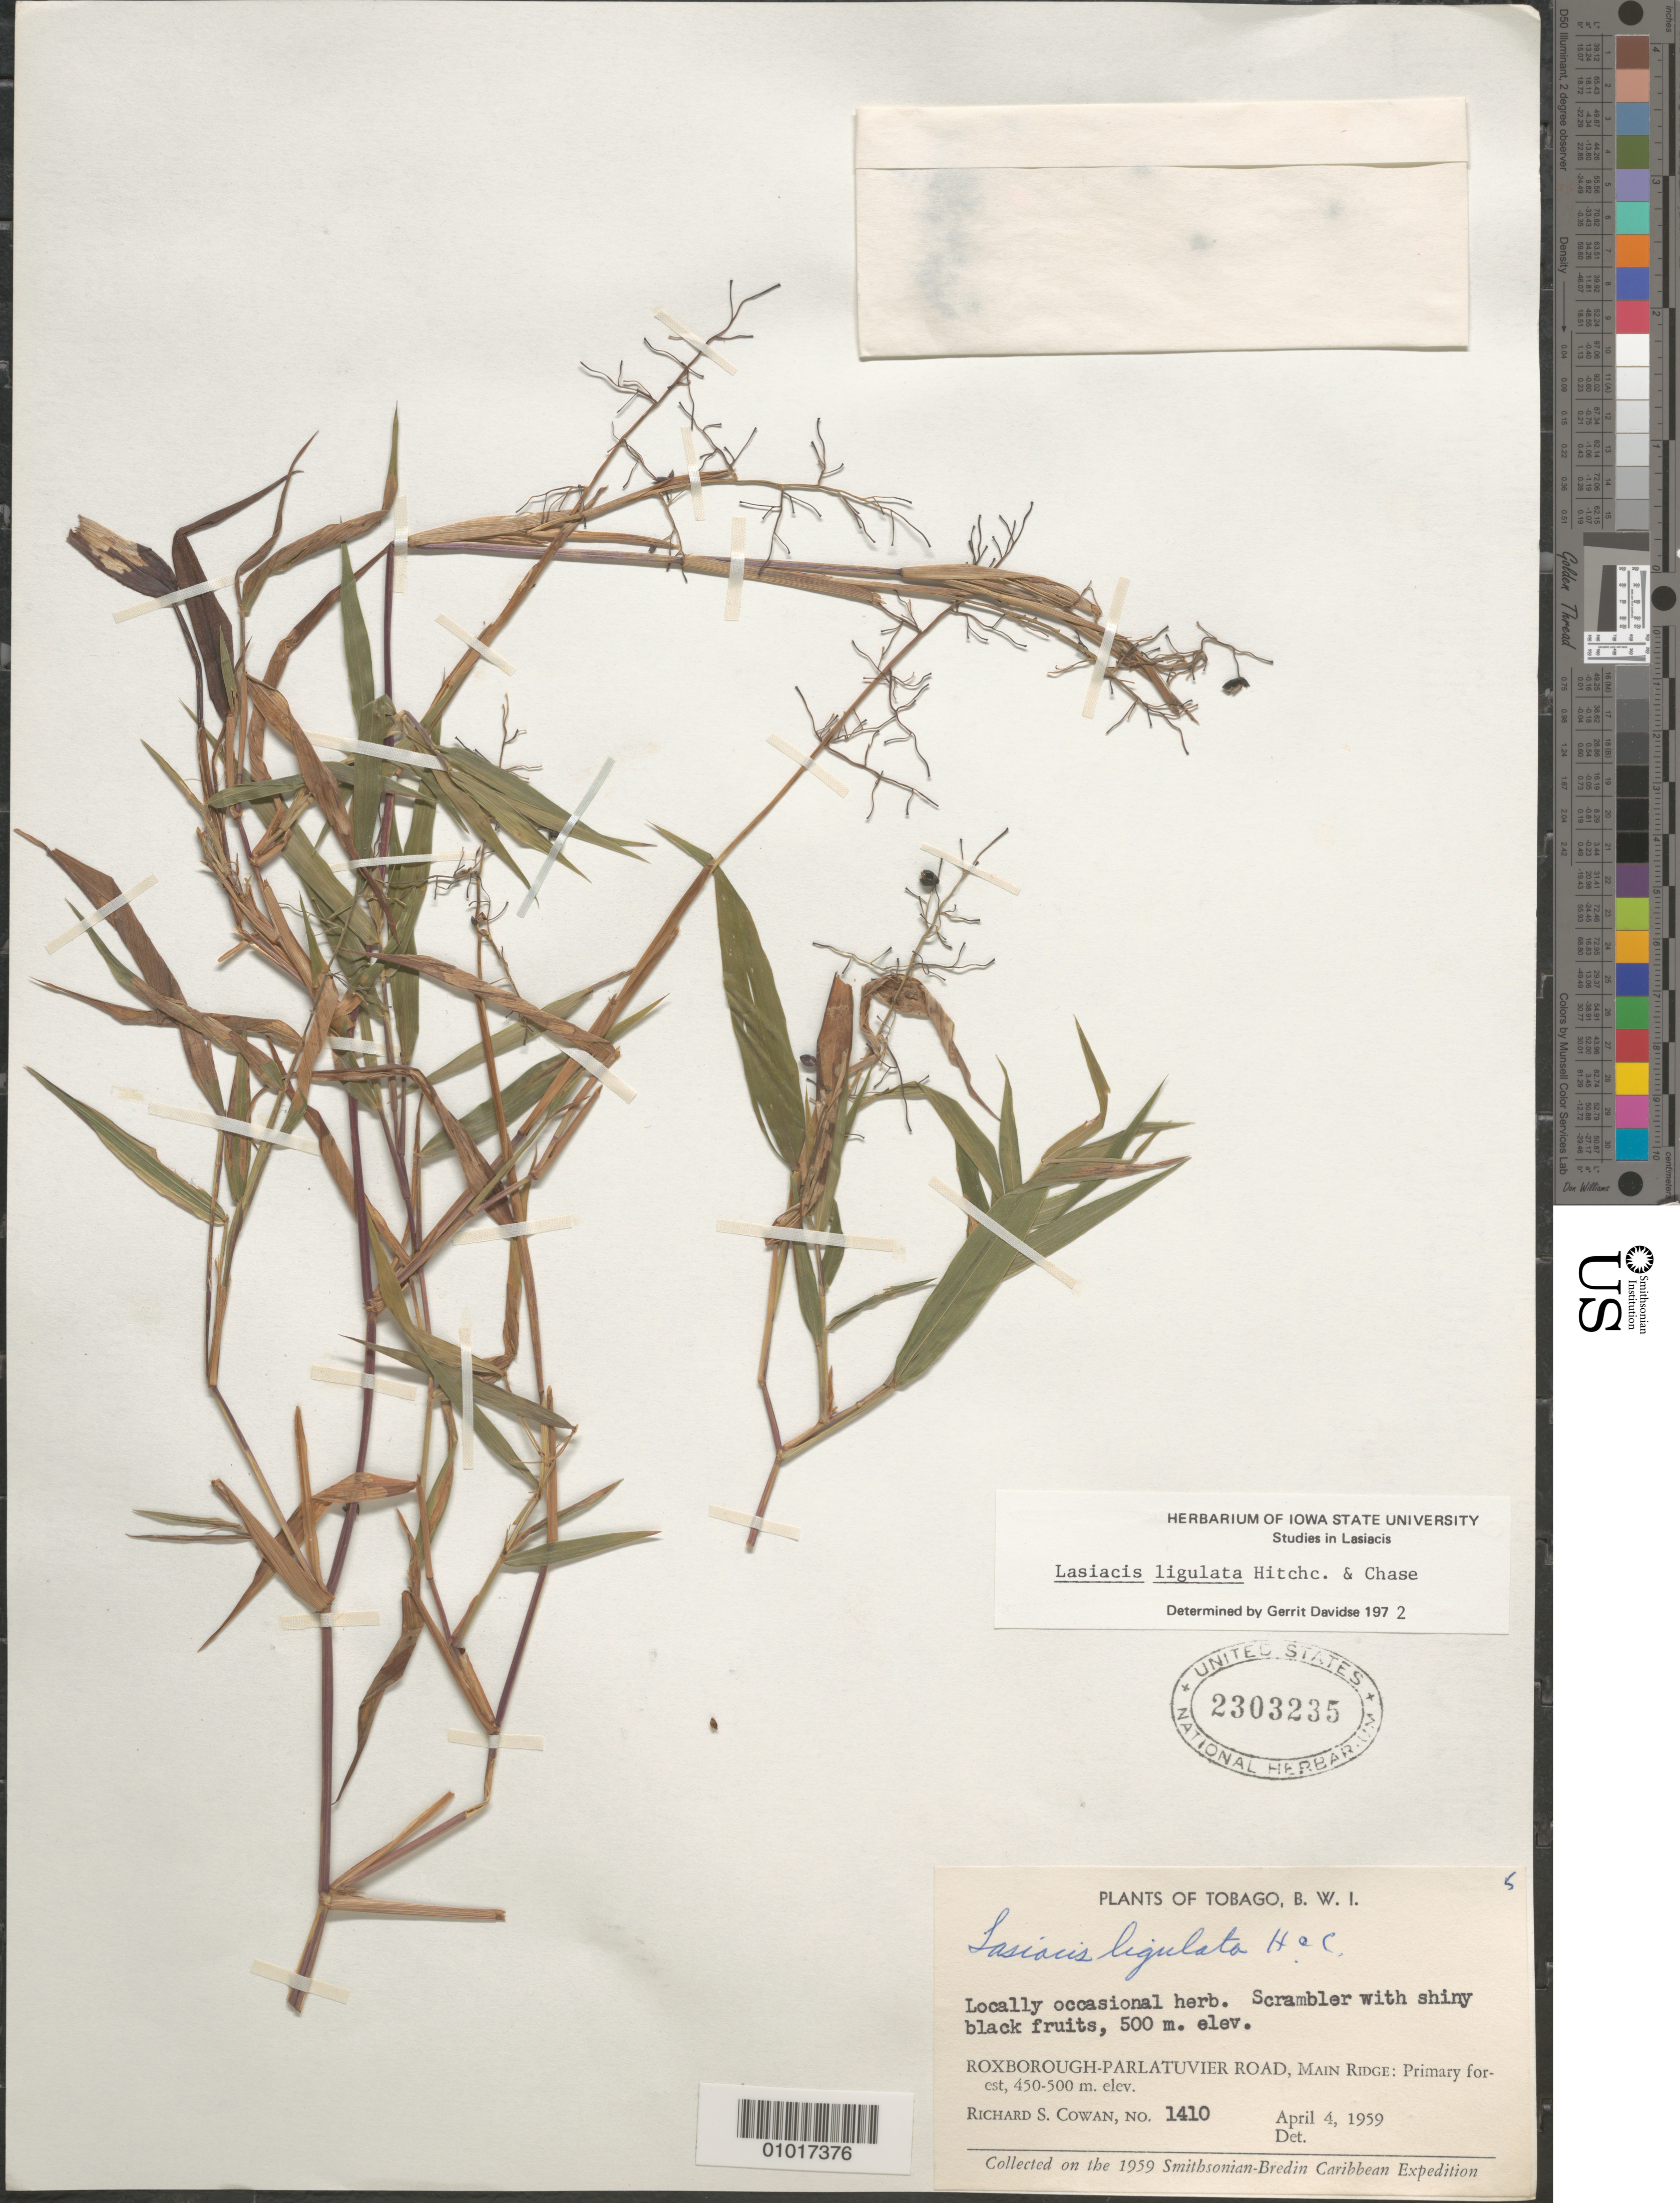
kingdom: Plantae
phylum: Tracheophyta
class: Liliopsida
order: Poales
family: Poaceae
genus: Lasiacis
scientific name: Lasiacis ligulata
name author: Hitchc. & Chase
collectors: R. S. Cowan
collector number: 1410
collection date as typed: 04 Apr 1959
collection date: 1959-04-04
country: Trinidad and Tobago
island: Tobago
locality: Roxborough-parlatuvier road, main ridge: Primary forest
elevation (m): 450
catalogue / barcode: US 2303235